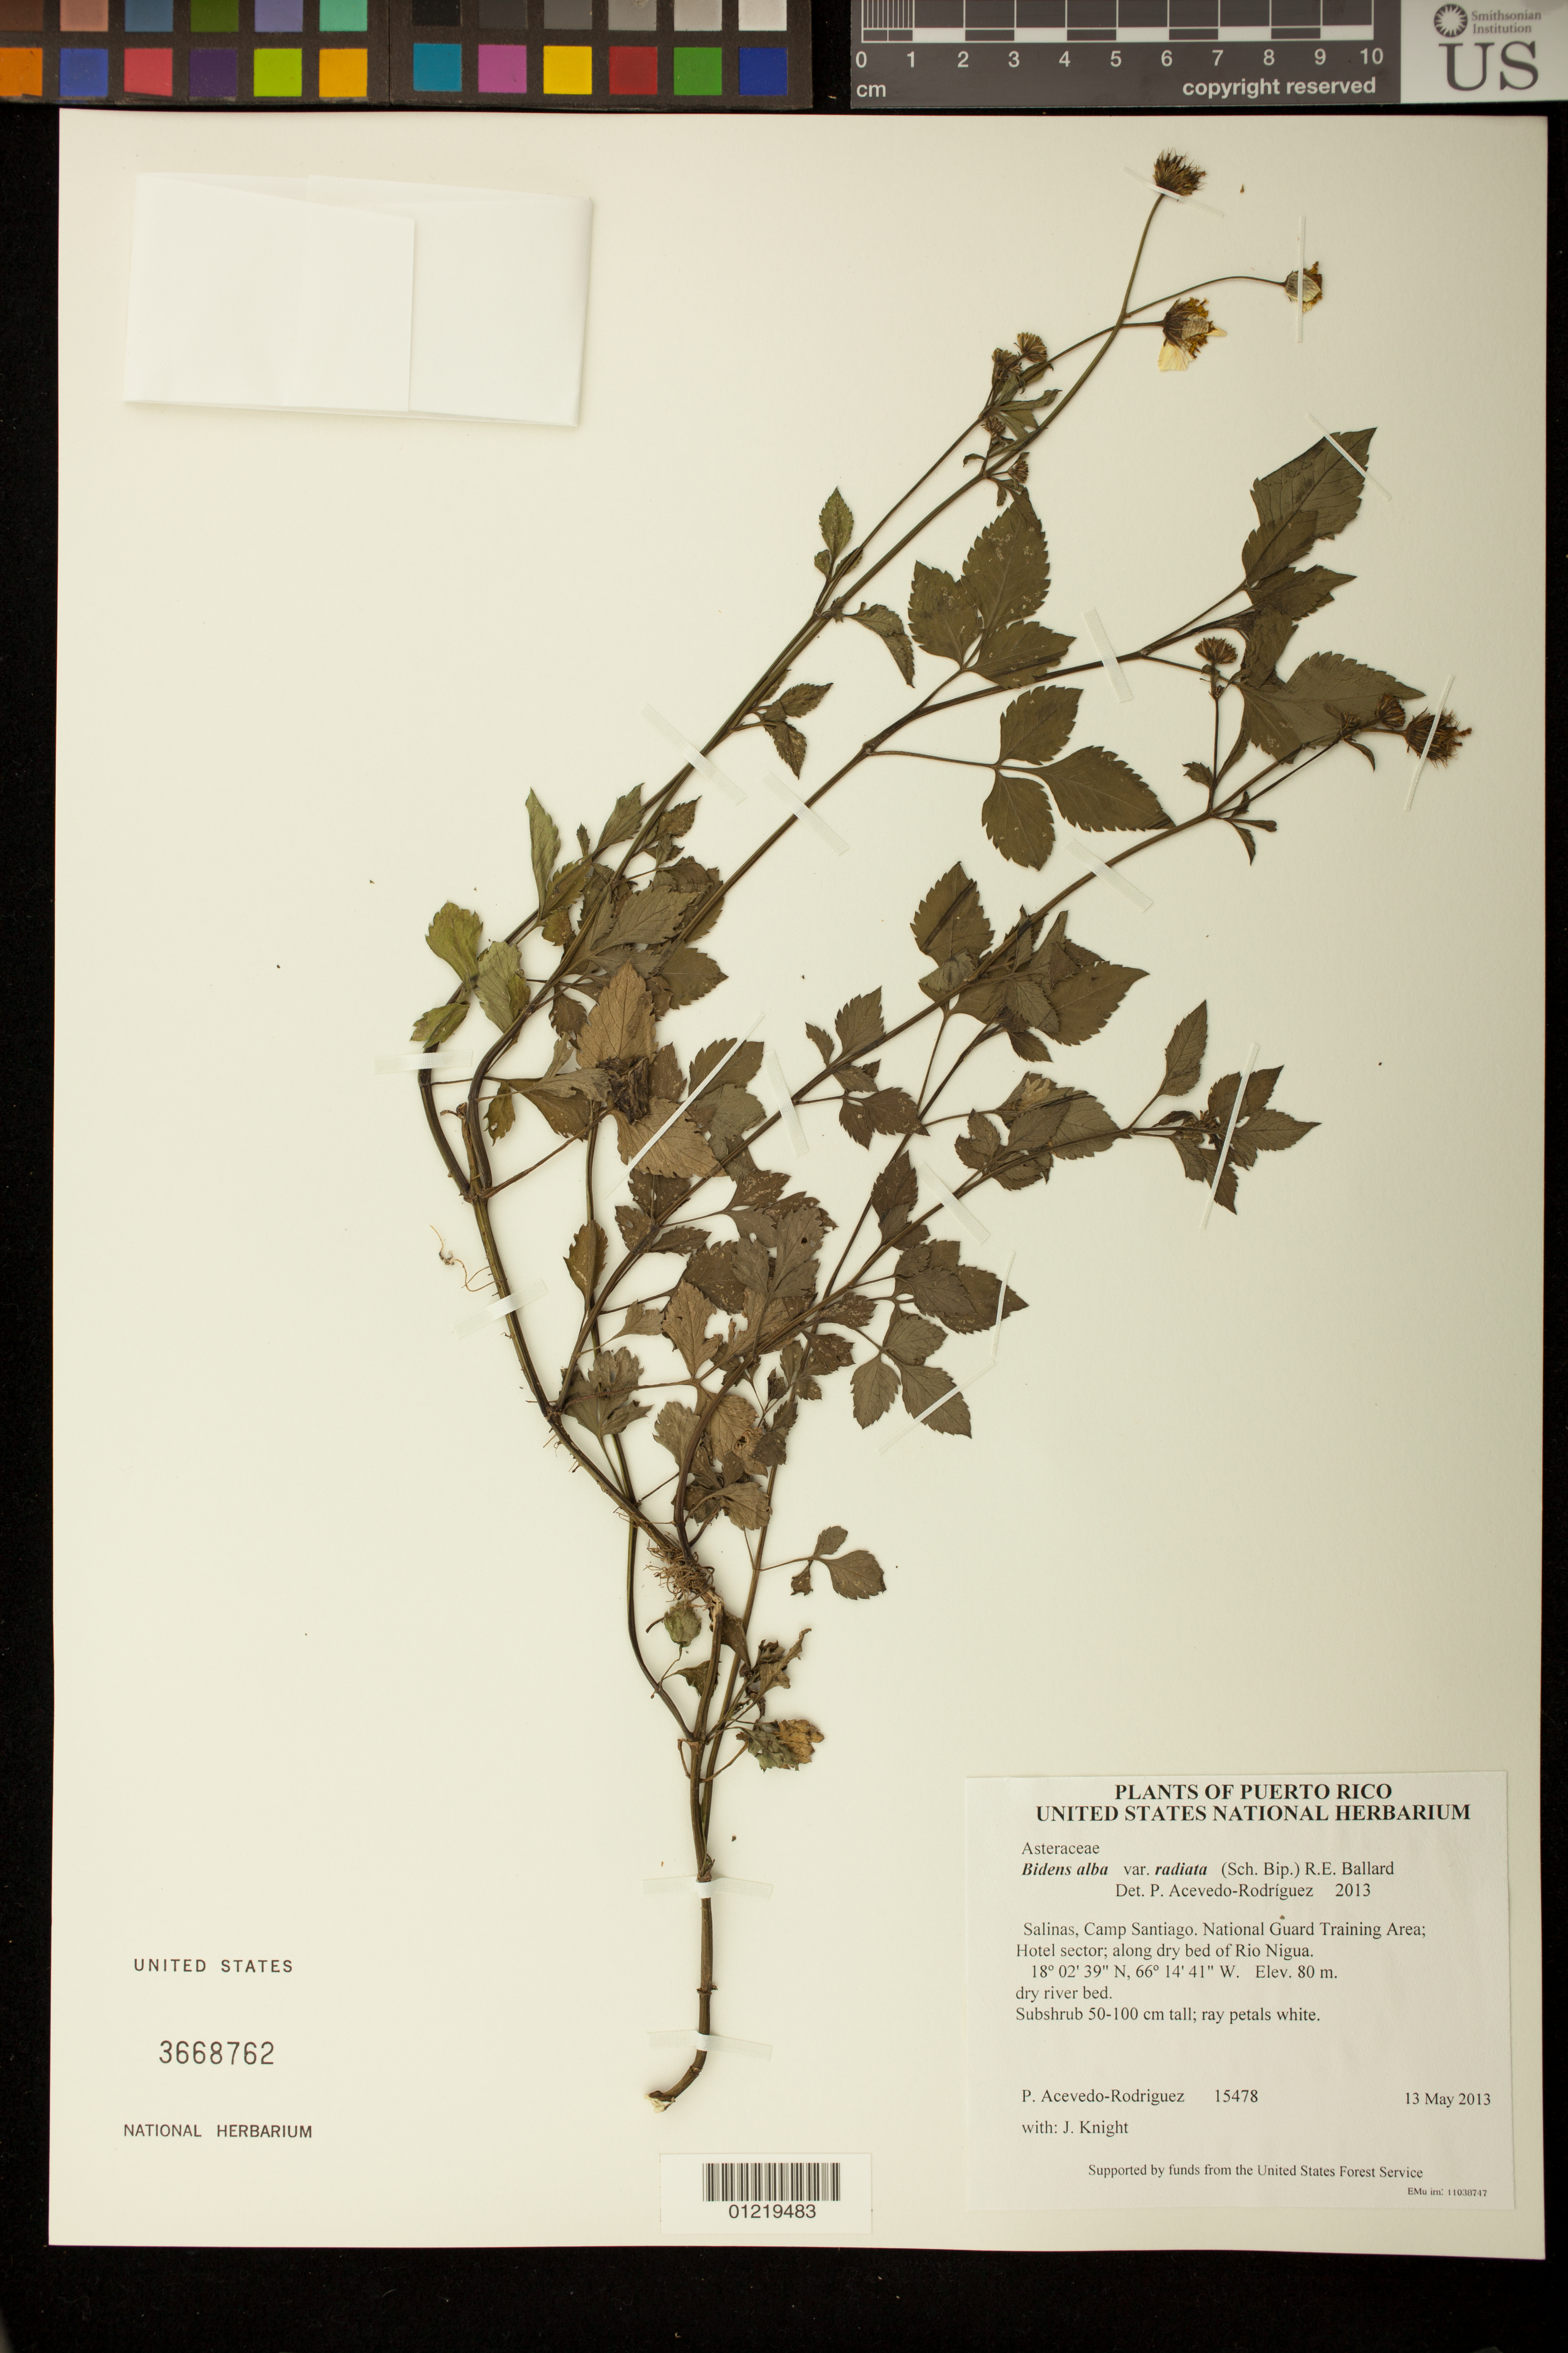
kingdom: Plantae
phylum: Tracheophyta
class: Magnoliopsida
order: Asterales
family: Asteraceae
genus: Bidens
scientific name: Bidens alba var. radiata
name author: (Sch. Bip.) R.E. Ballard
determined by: Acevedo-Rodríguez, P., (BOT), Smithsonian Institution - National Museum of Natural History (UNITED STATES)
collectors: P. Acevedo-Rodr. & J. Knight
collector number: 15478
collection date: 2013-05-13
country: Puerto Rico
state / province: Salinas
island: Puerto Rico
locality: Camp Santiago. National Guard Training Area; Hotel sector; along dry bed of Rio Nigua.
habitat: dry river bed.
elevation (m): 80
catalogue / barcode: US 3668762